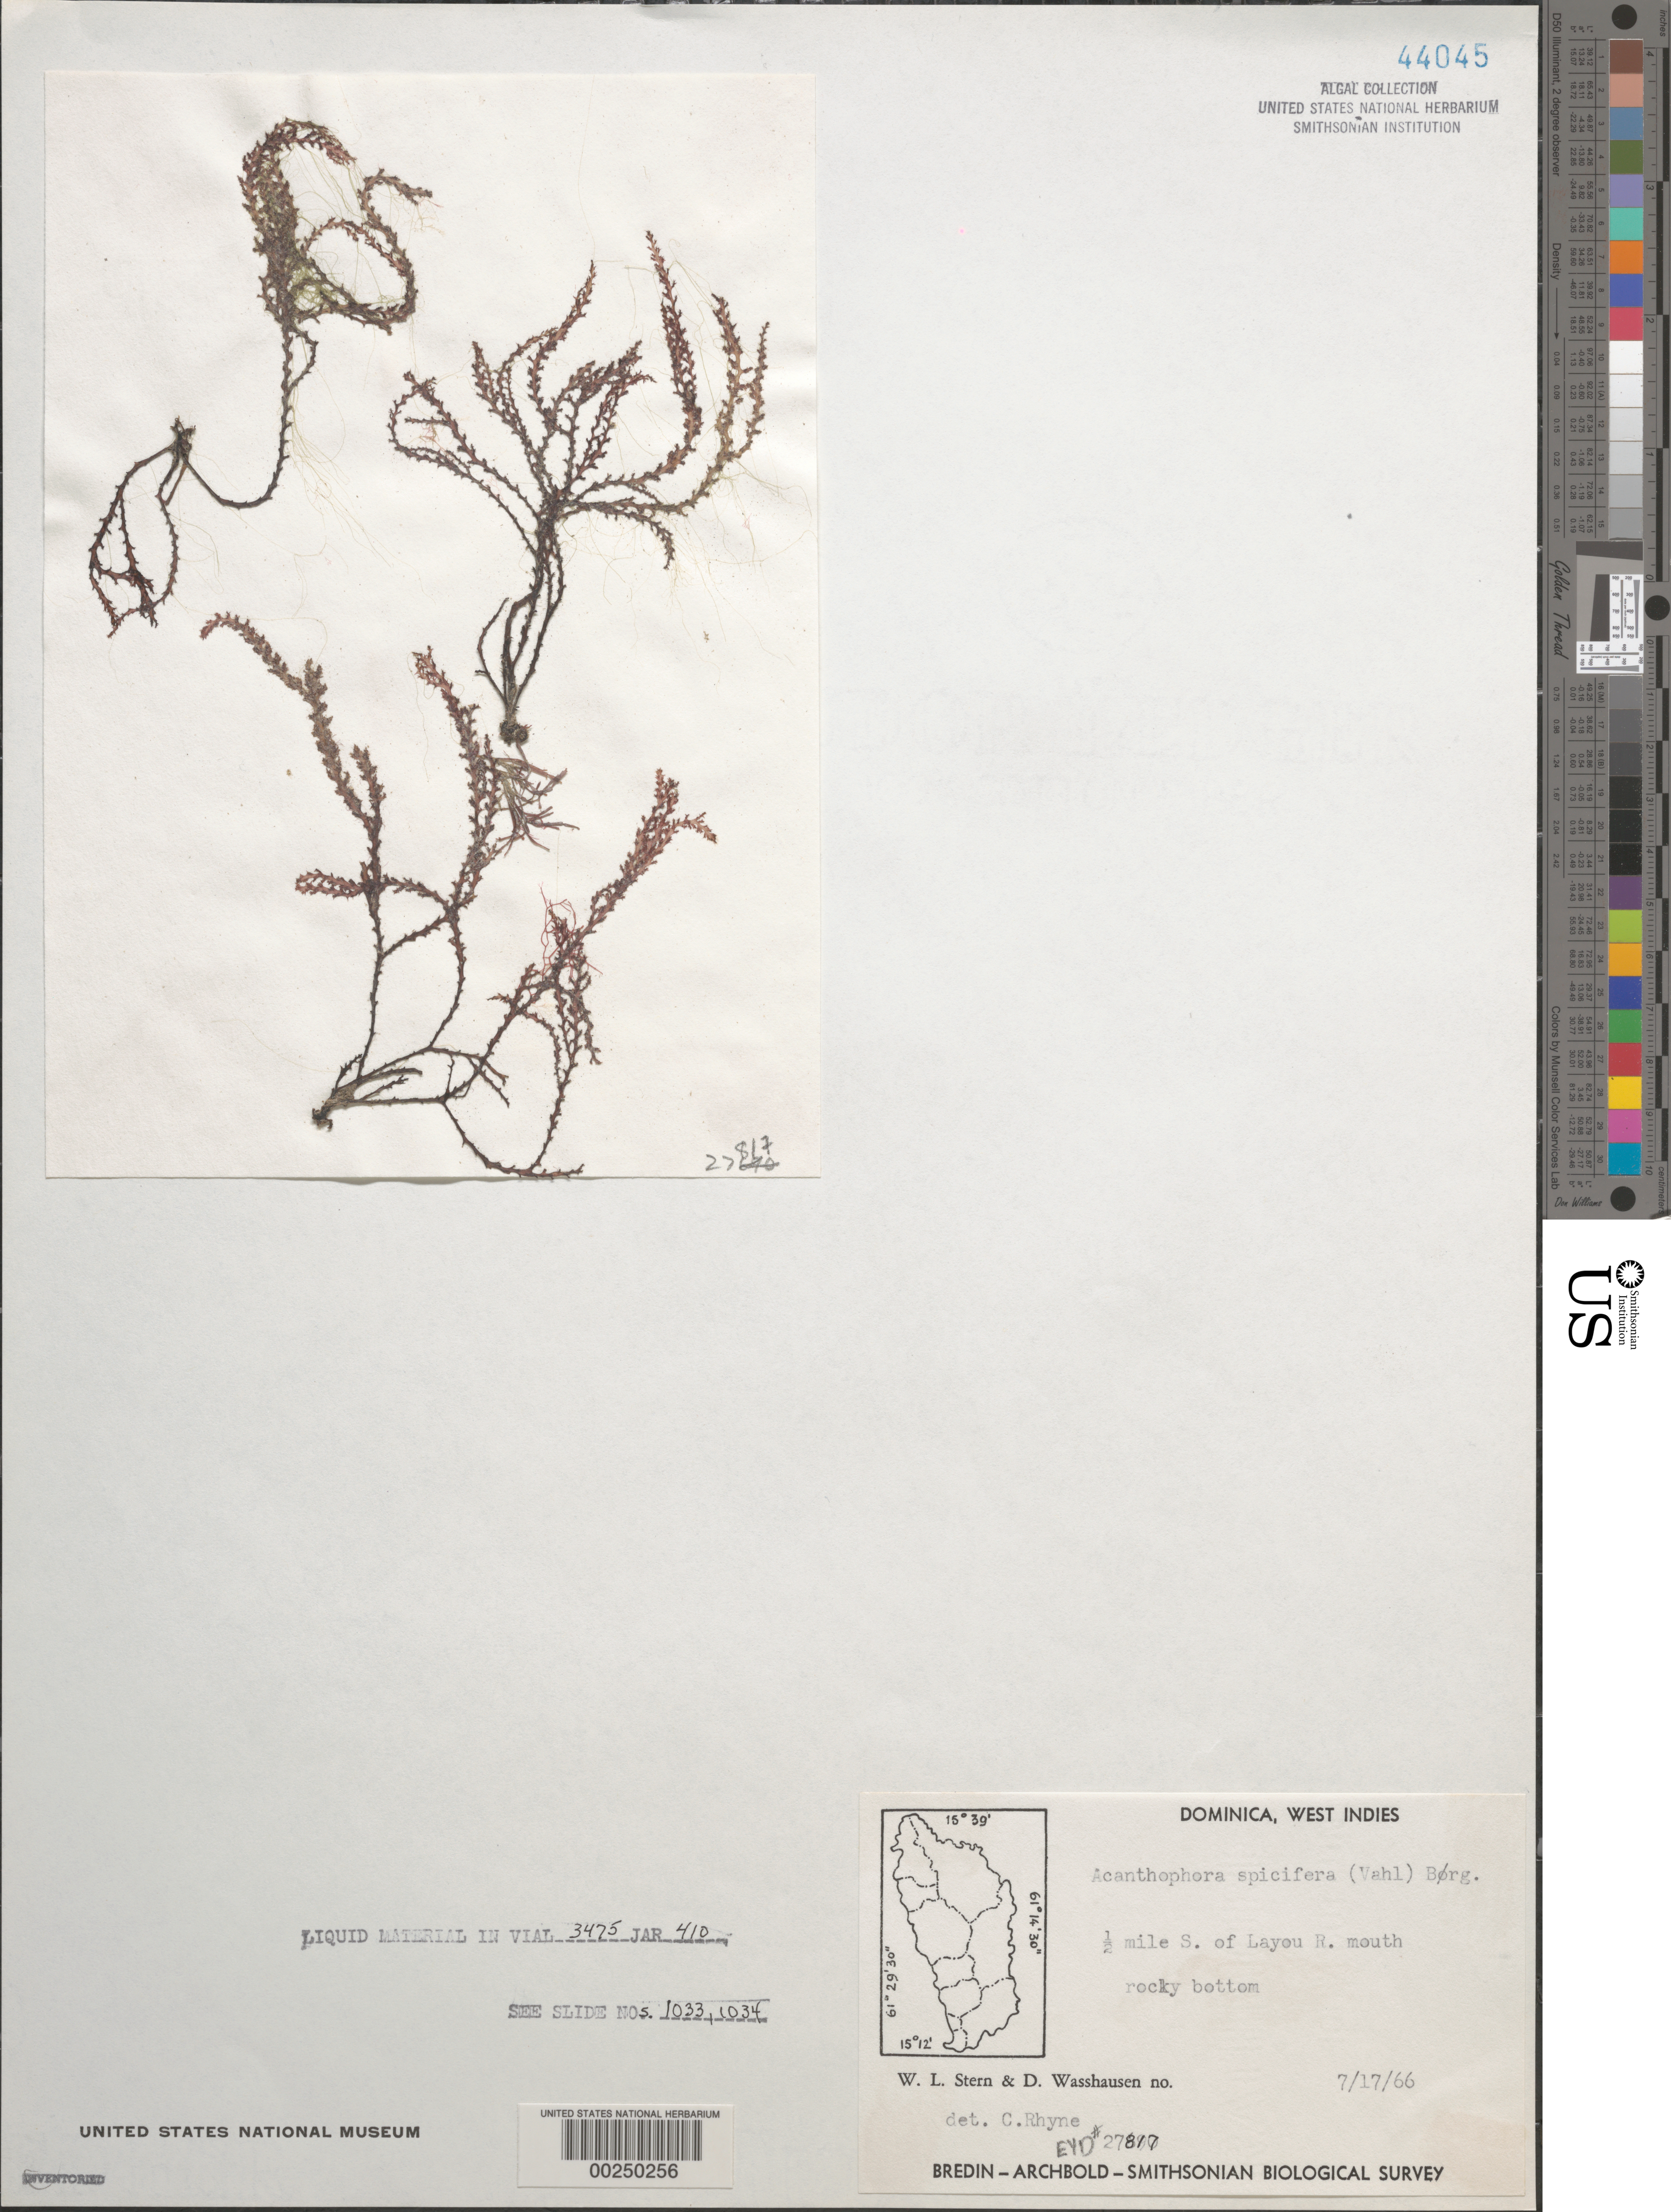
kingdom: Plantae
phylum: Rhodophyta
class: Florideophyceae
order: Ceramiales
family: Rhodomelaceae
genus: Acanthophora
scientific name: Acanthophora spicifera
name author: (Vahl) Børgesen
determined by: Rhyne, C. F.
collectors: W. L. Stern & D. C. Wasshausen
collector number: EYD 27817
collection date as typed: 17 Jul 1966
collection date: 1966-07-17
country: Dominica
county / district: St. Joseph's Parish or St. Paul's Parish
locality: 0.5 mile south of Layou River mouth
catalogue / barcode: US 44045